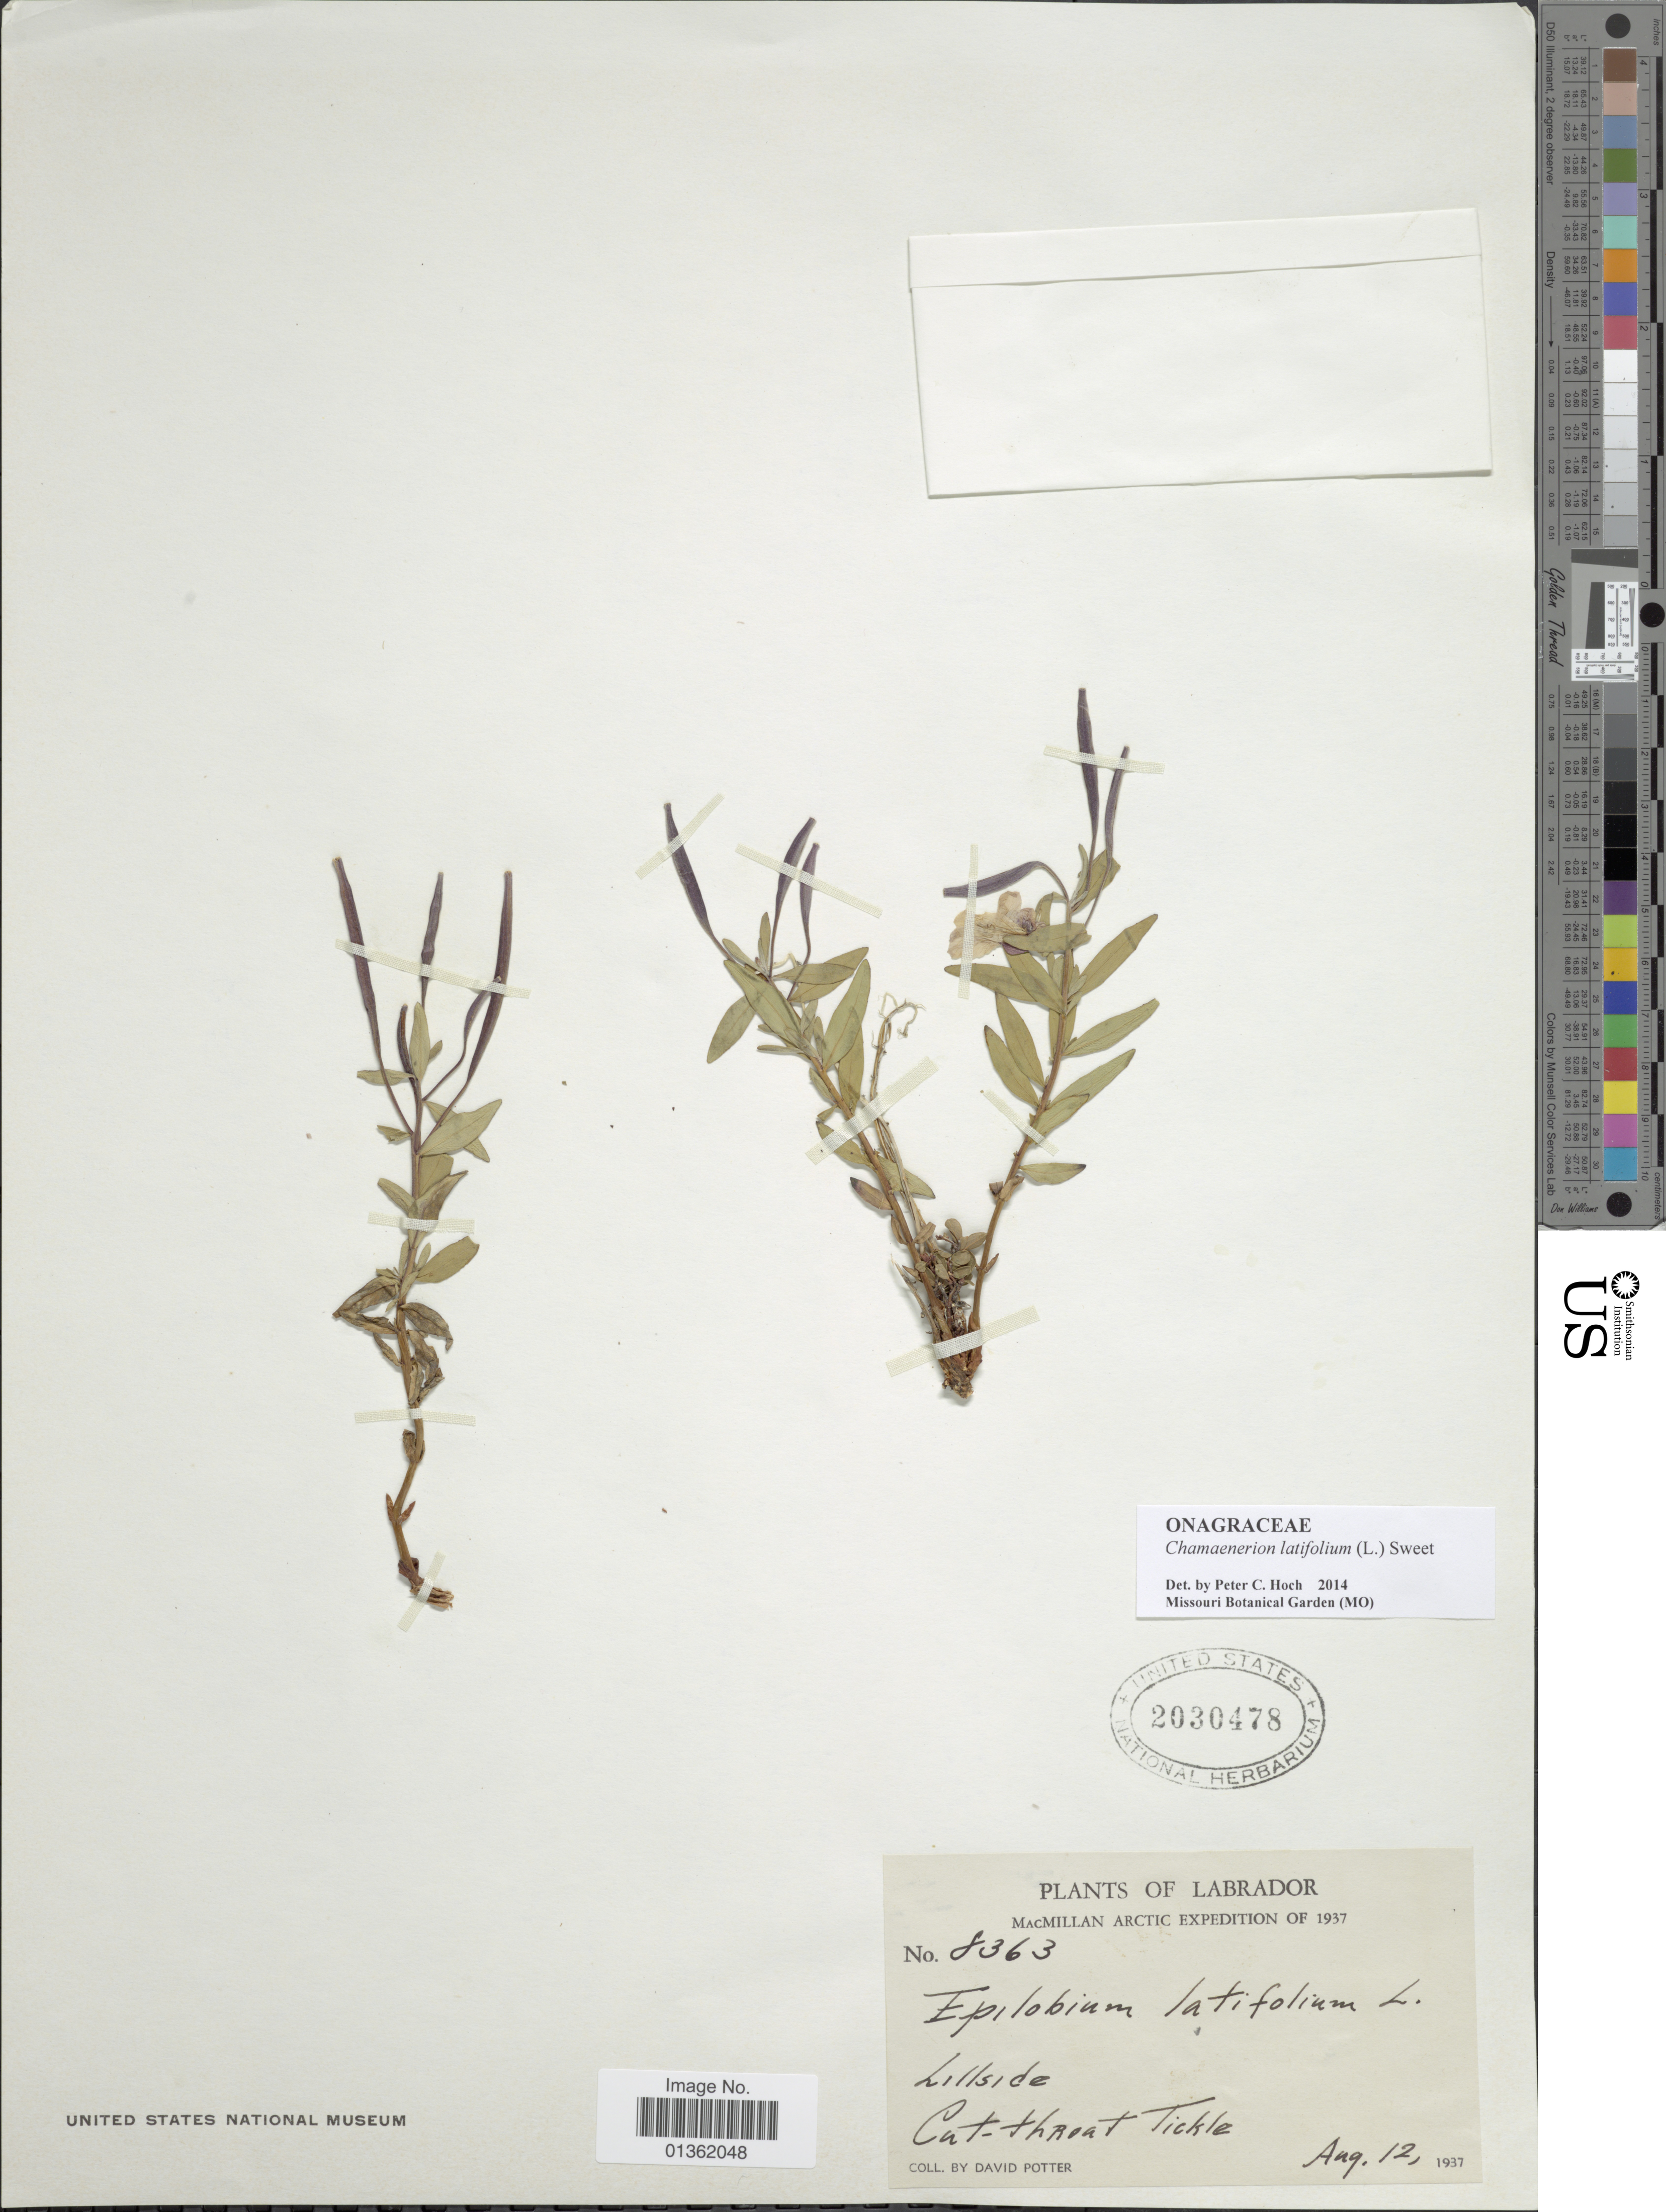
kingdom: Plantae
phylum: Tracheophyta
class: Magnoliopsida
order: Myrtales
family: Onagraceae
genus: Chamaenerion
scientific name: Chamaenerion latifolium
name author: (L.) Th. Fr. & Lange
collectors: D. Potter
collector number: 8363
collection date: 1937-08-12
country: Canada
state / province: Newfoundland and Labrador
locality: Labrador. Cat-throat Tickle.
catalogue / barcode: US 2030478